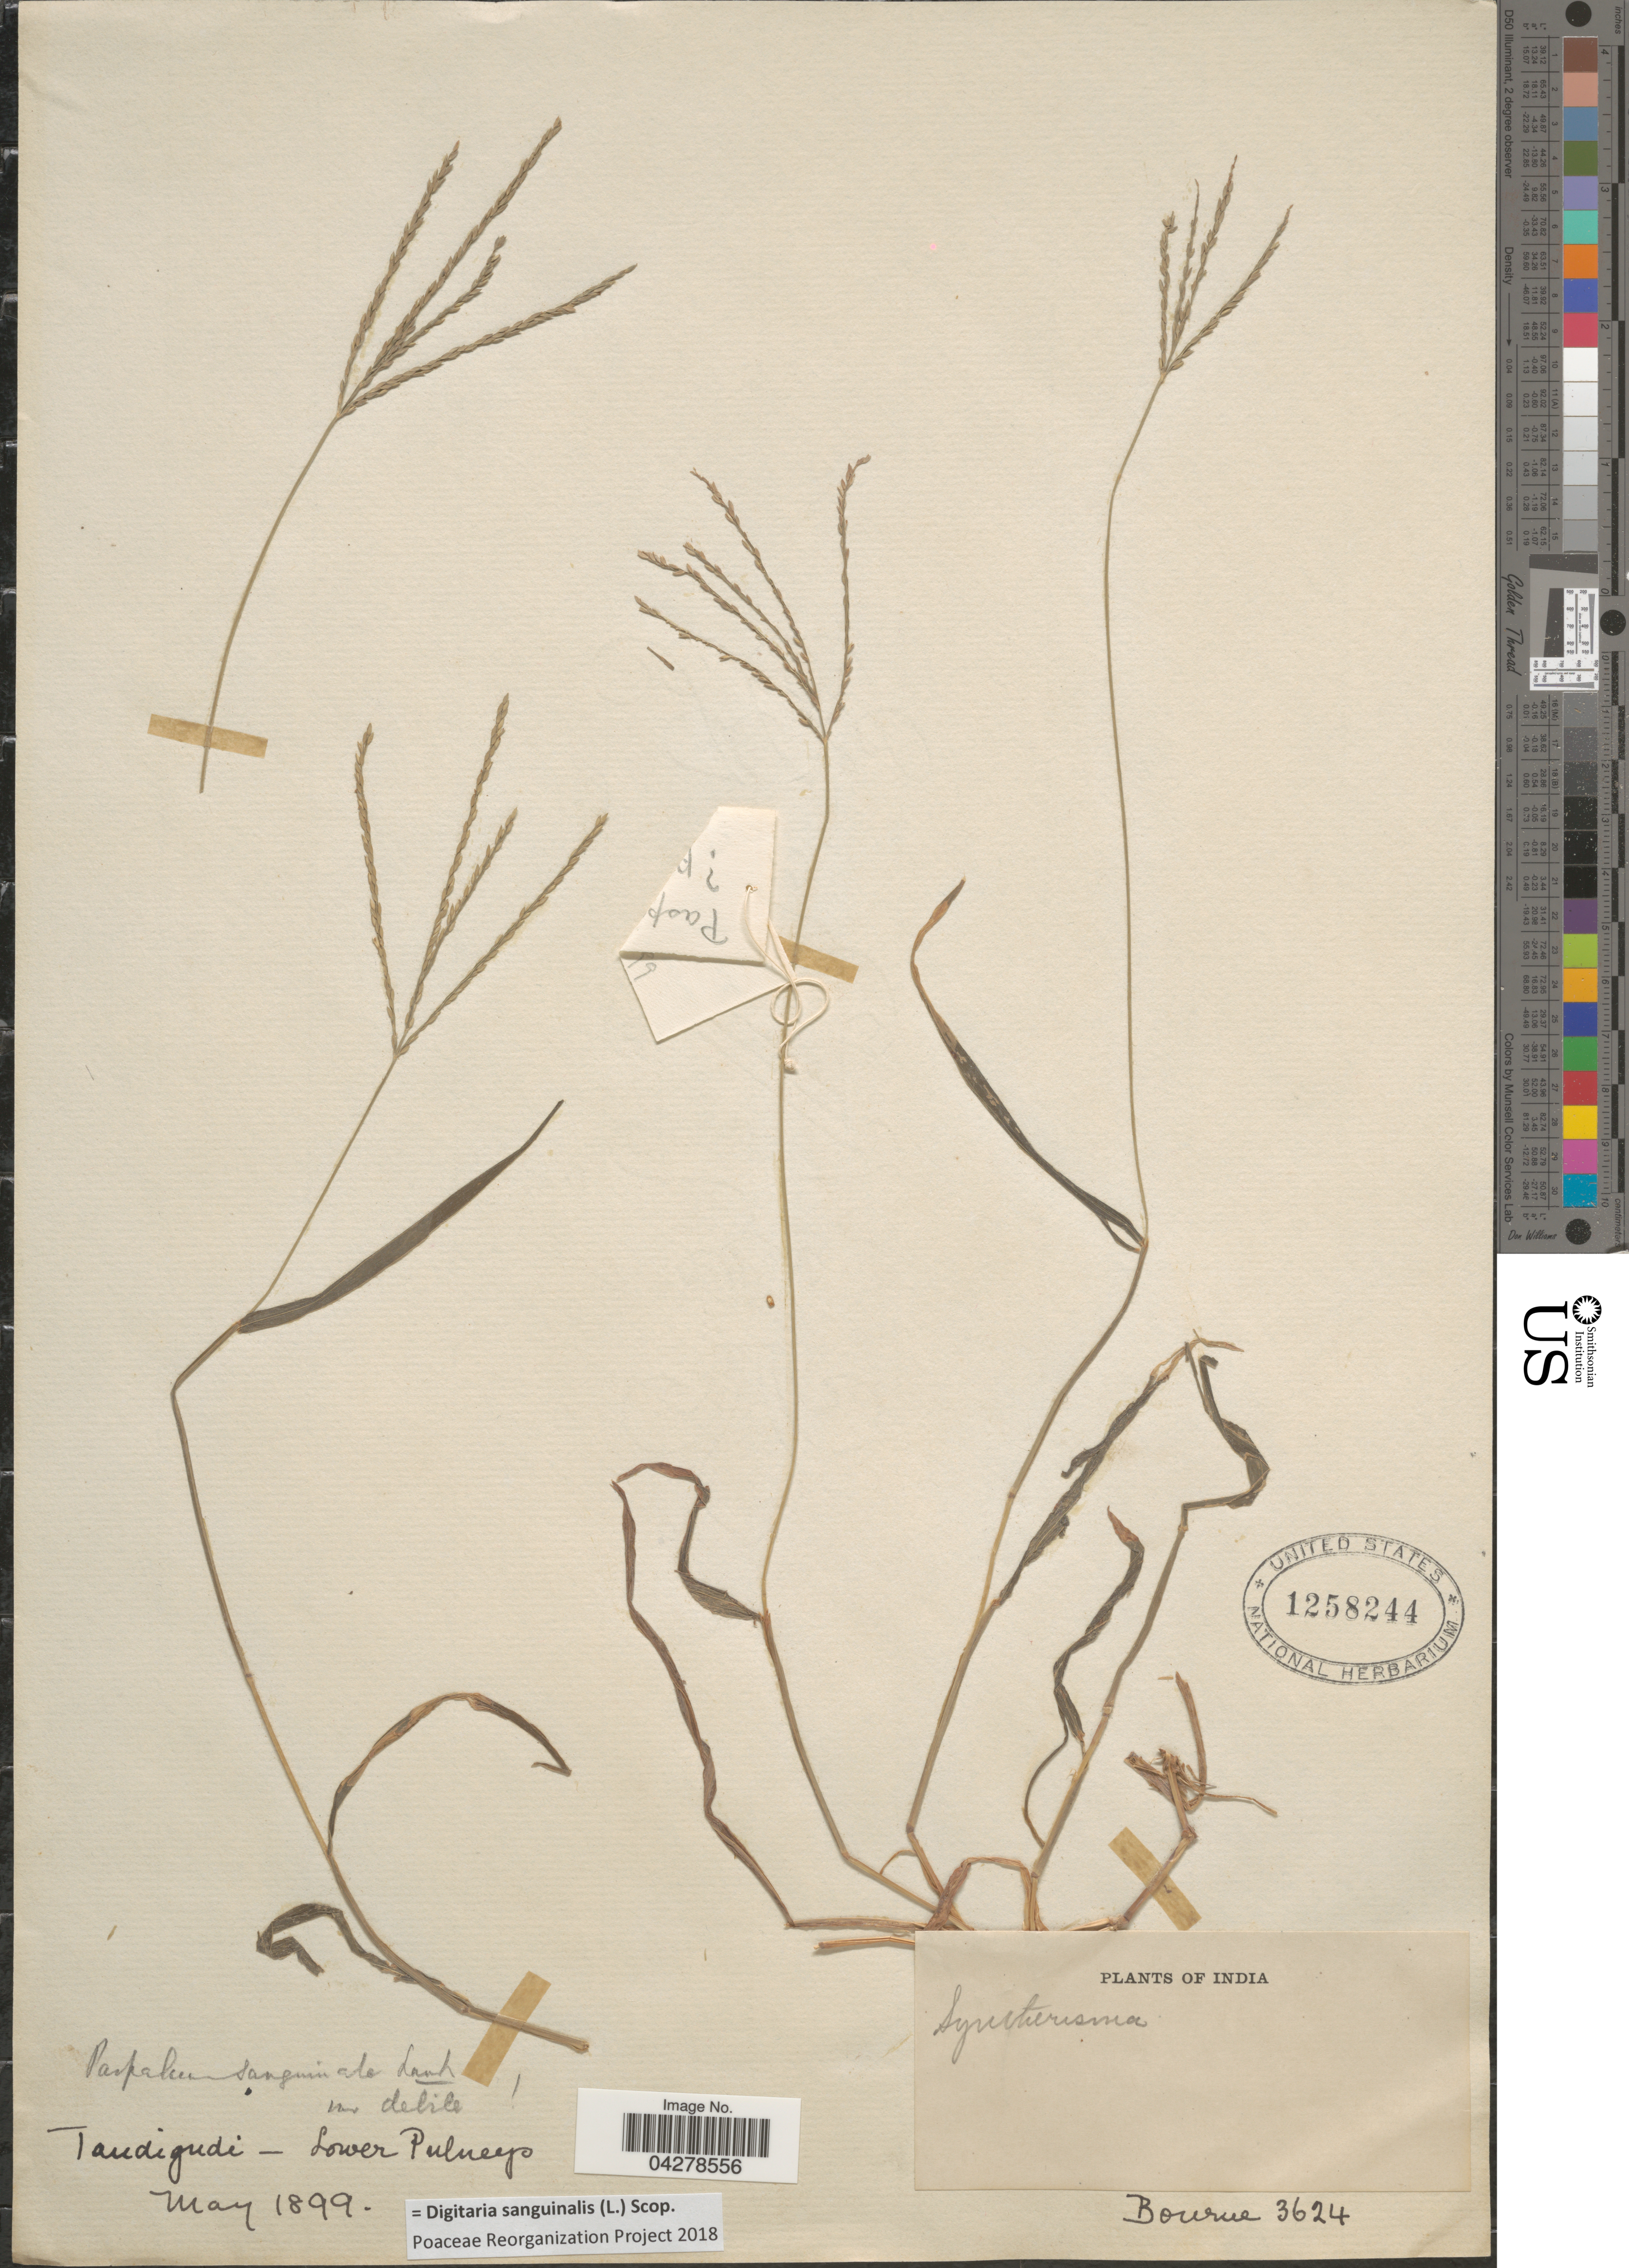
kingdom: Plantae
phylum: Tracheophyta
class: Liliopsida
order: Poales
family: Poaceae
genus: Digitaria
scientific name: Digitaria sanguinalis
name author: (L.) Scop.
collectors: -- Bourne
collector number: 3624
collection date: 1899-05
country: India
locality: Tandigudi - Lower Pulneys.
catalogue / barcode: US 1258244